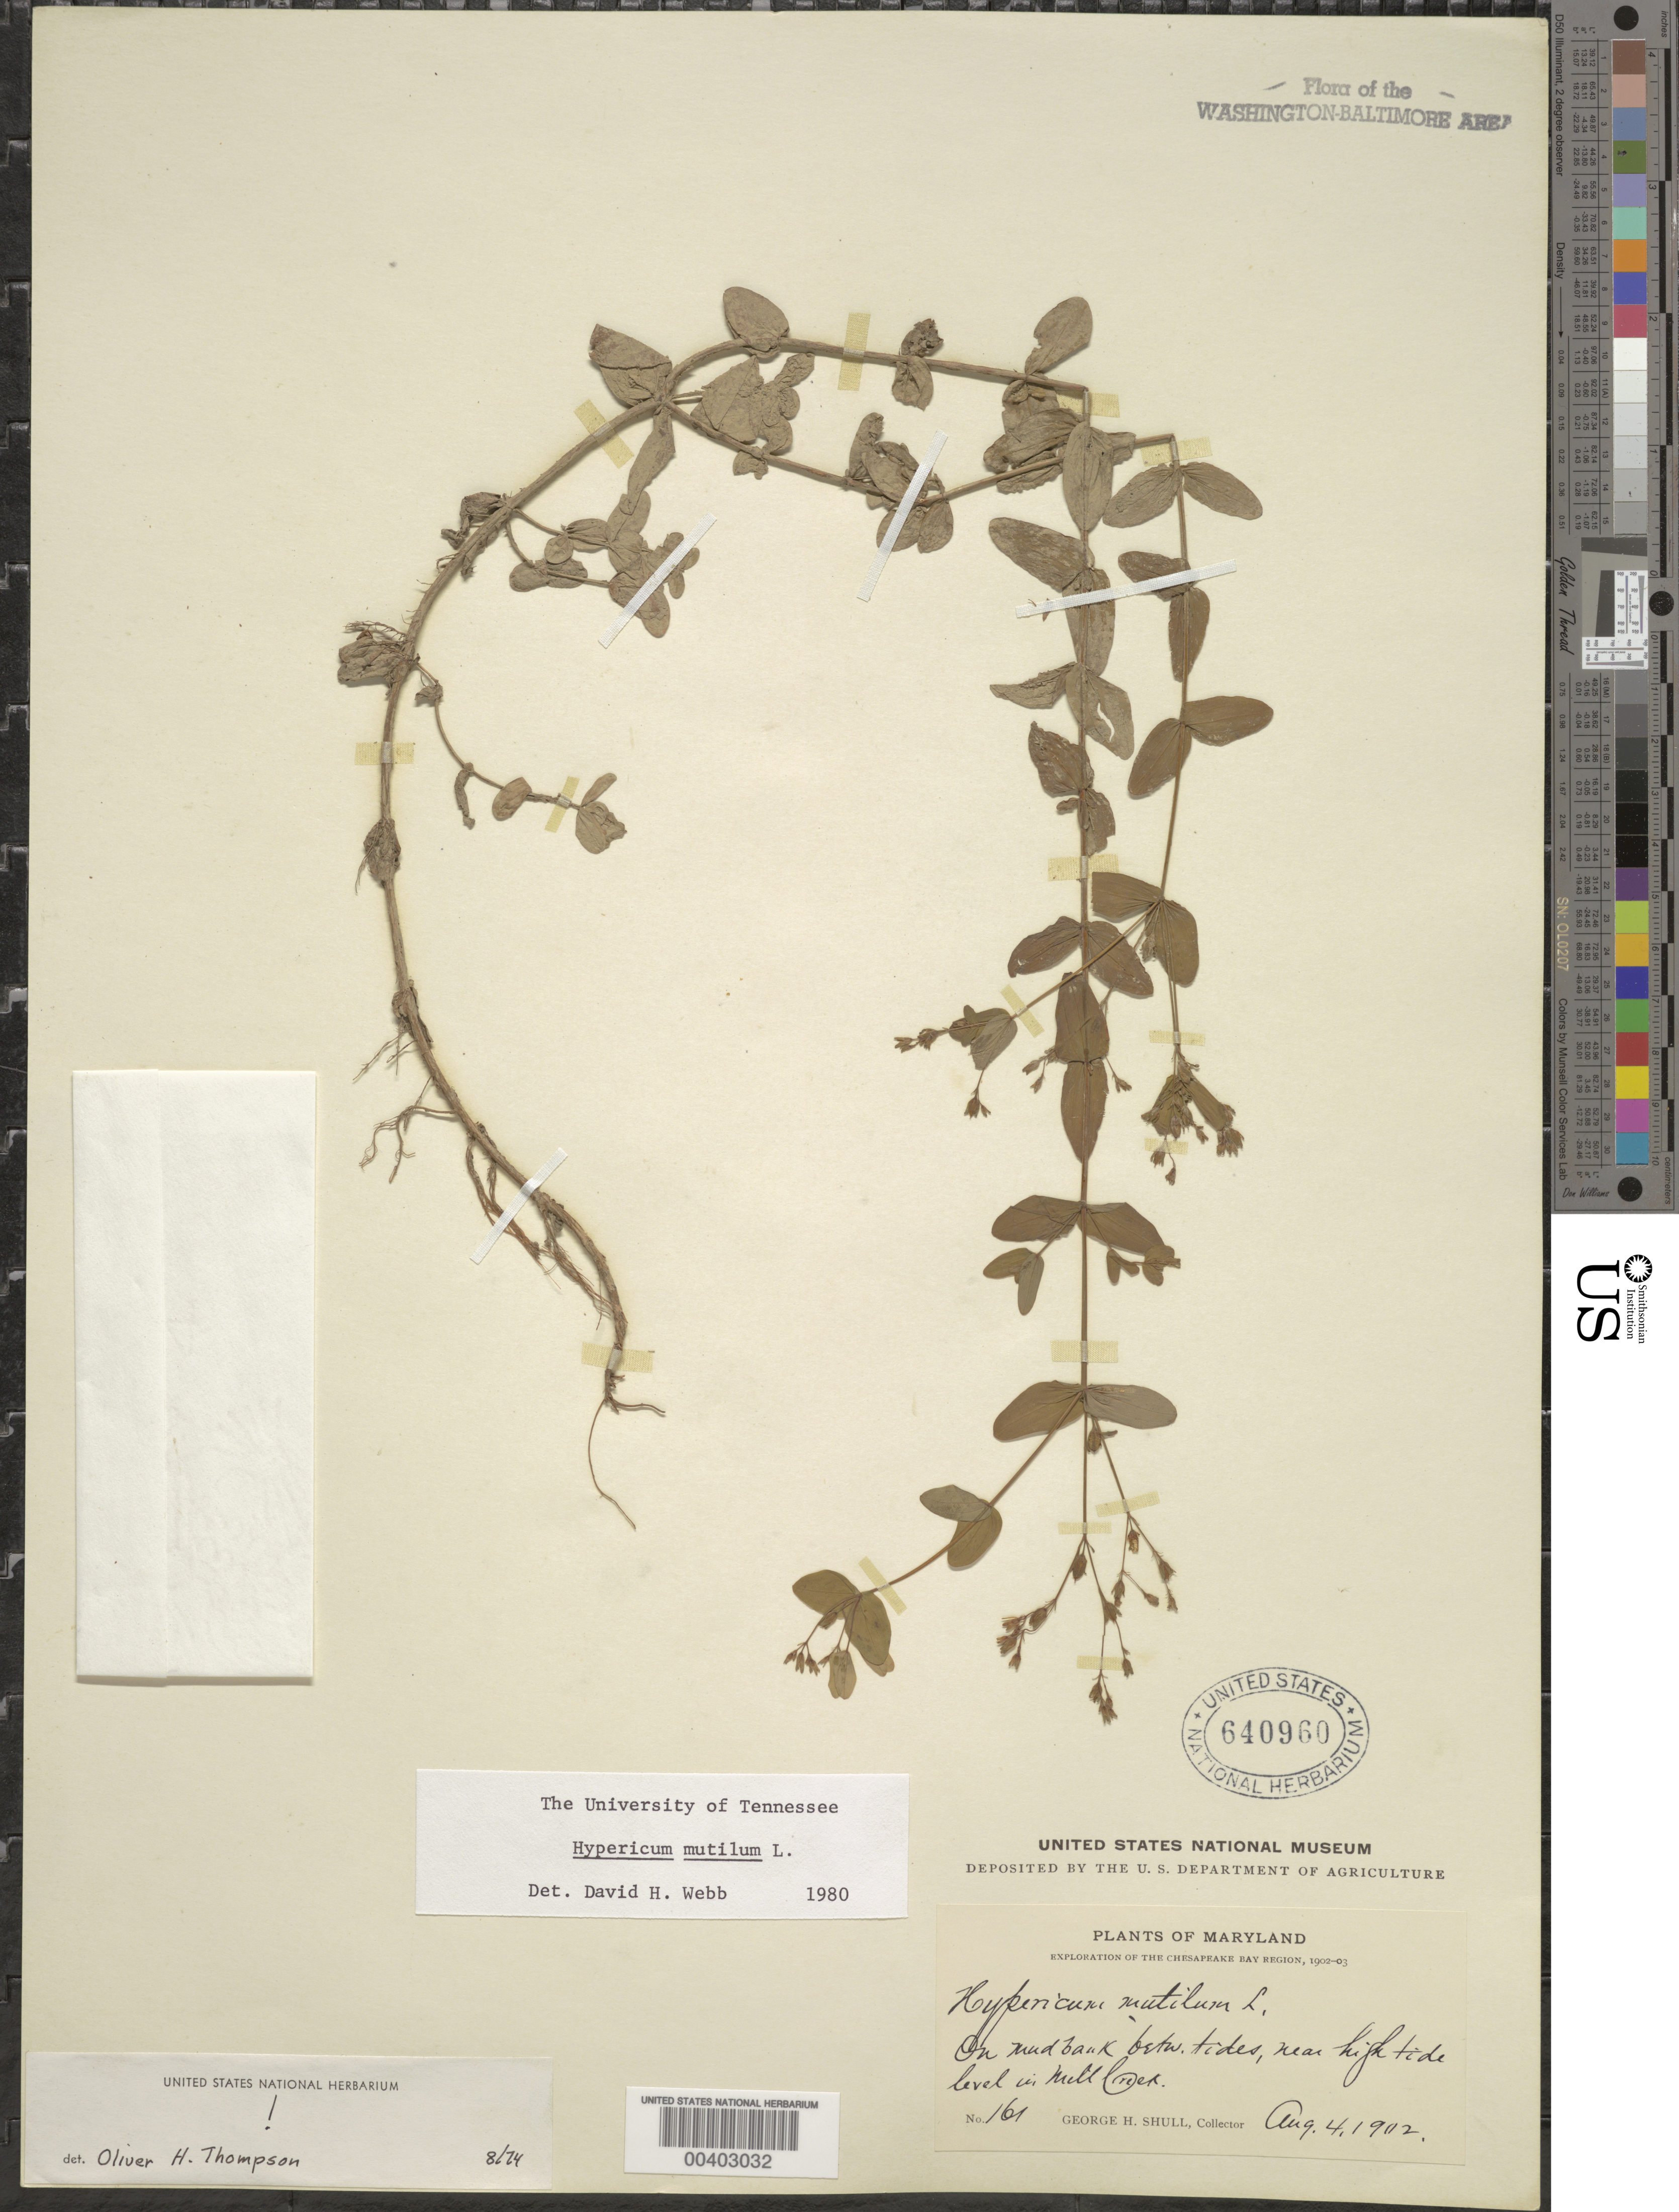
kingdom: Plantae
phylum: Tracheophyta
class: Magnoliopsida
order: Malpighiales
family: Hypericaceae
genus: Hypericum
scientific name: Hypericum mutilum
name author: L.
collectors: G. H. Shull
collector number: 101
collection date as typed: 04 Aug 1902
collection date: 1902-08-04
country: United States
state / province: Maryland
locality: Mill Creek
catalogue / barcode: US 640960